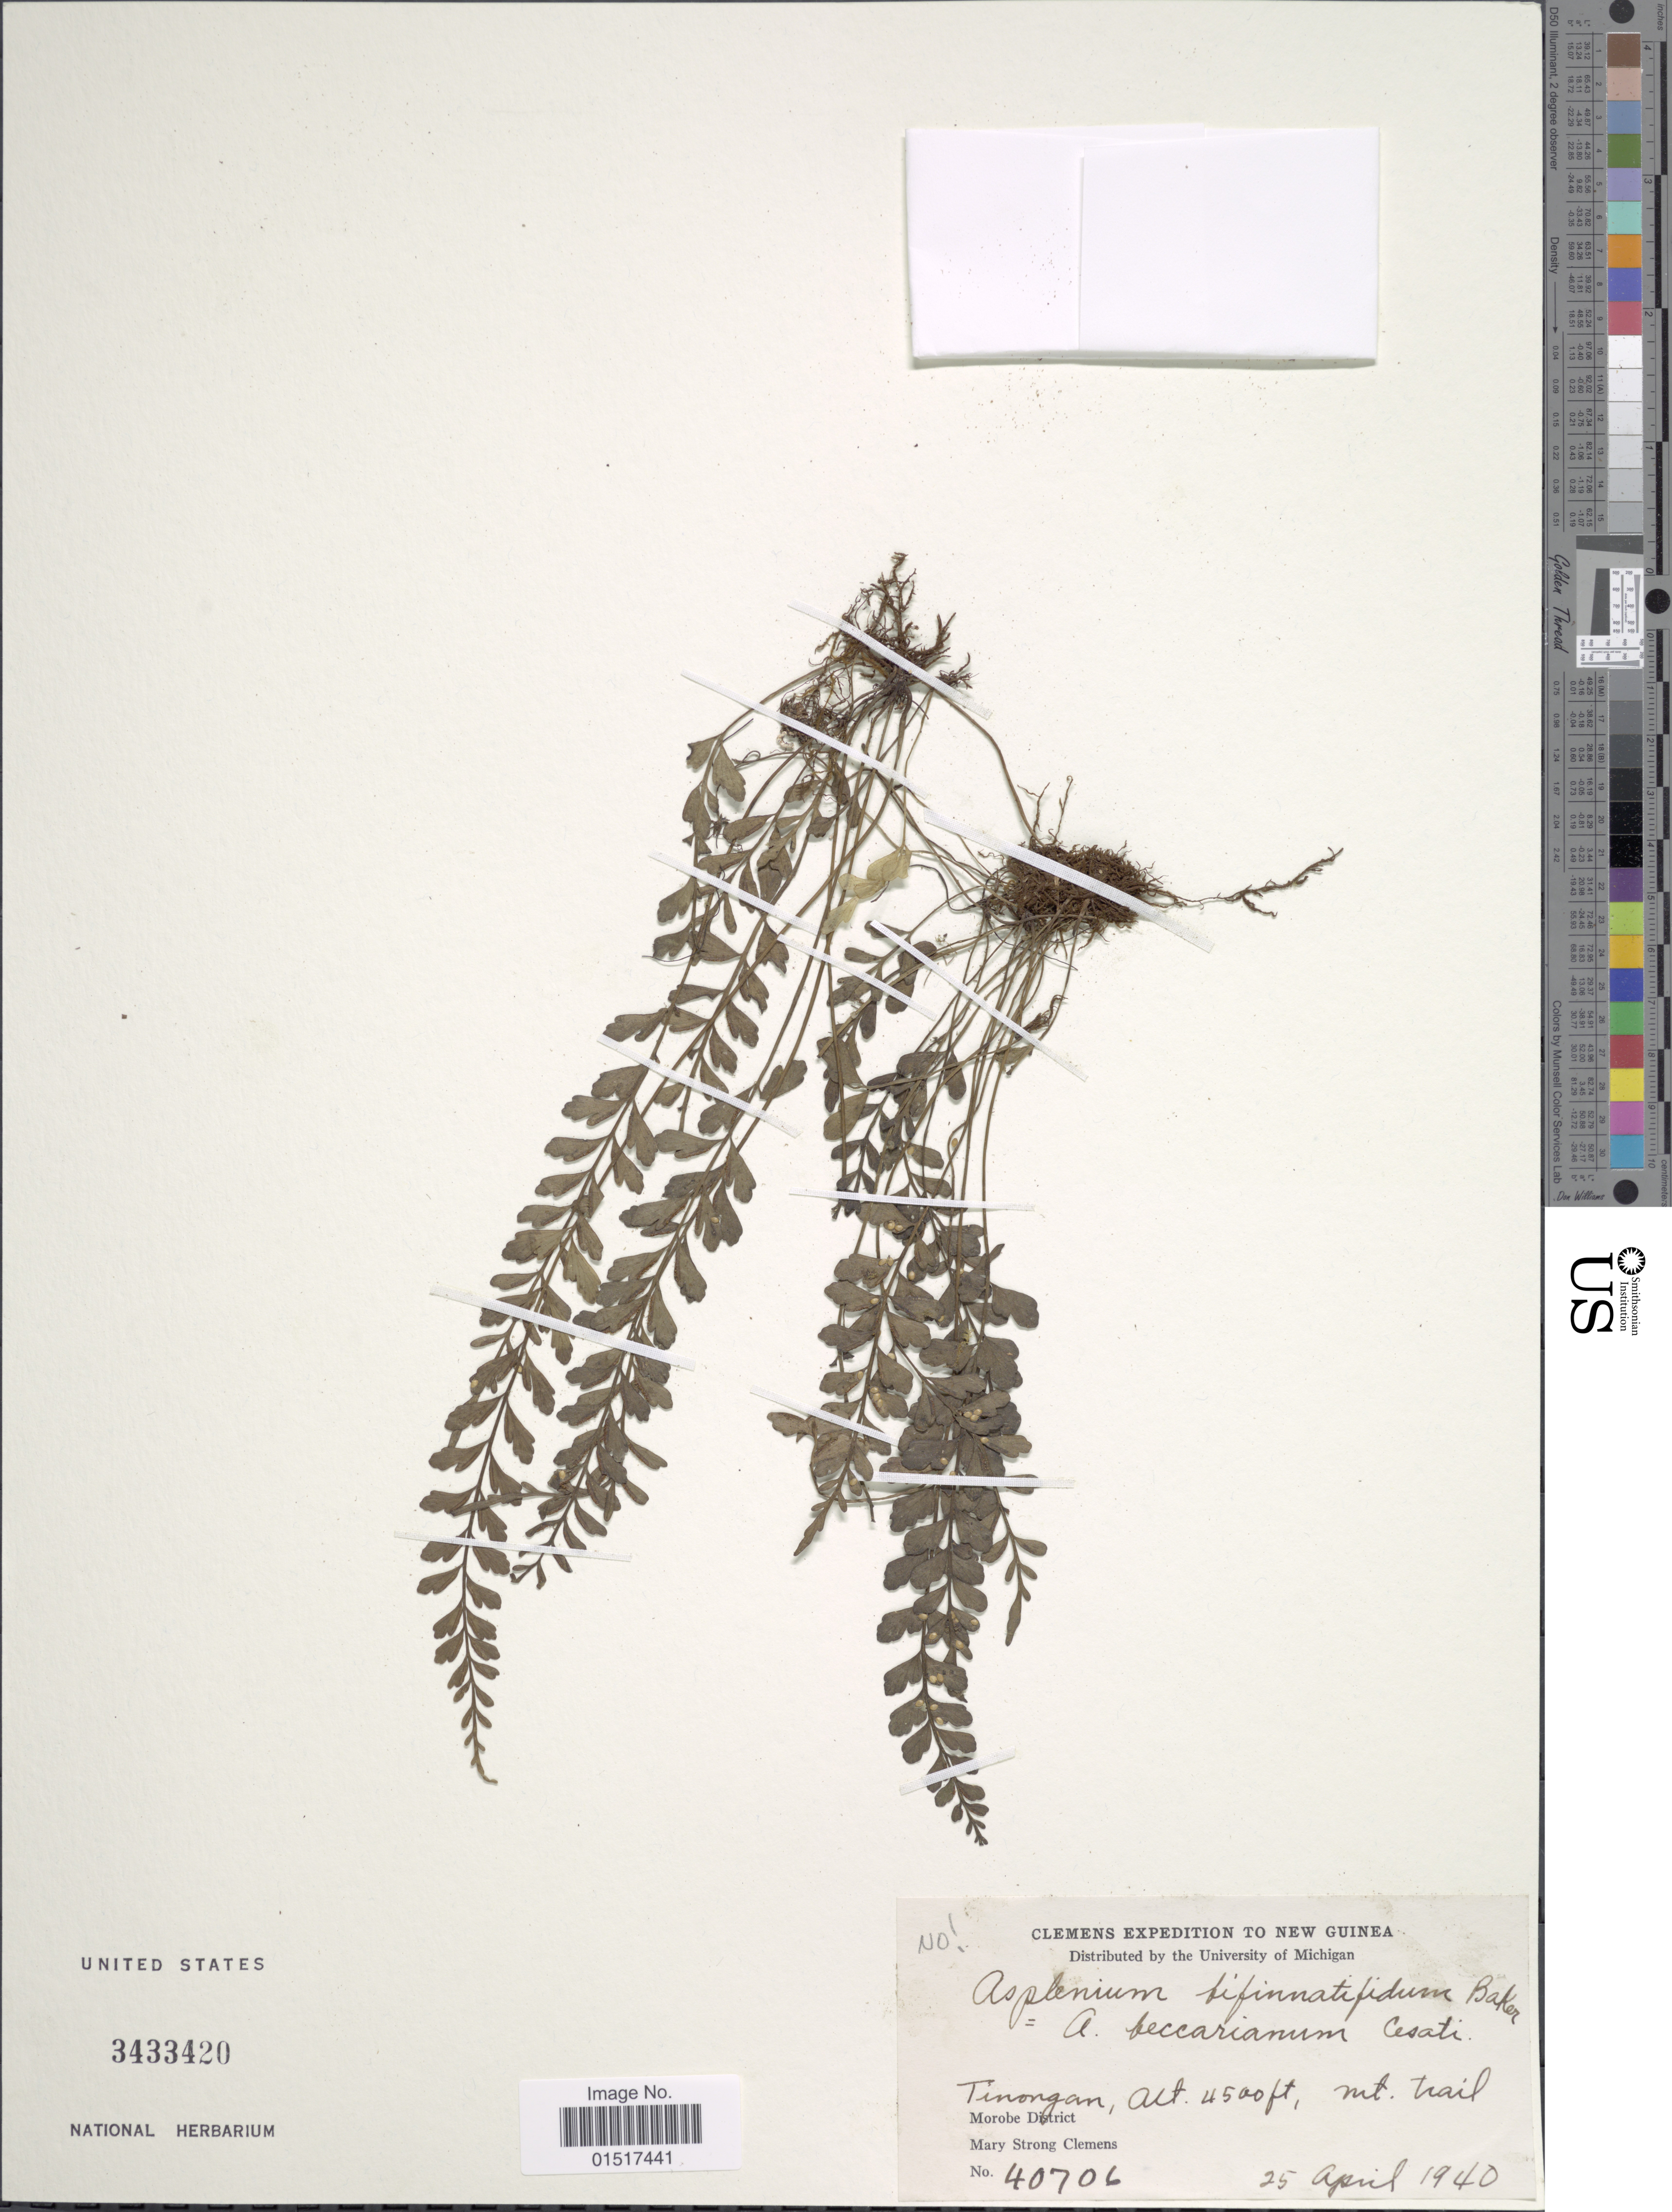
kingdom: Plantae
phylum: Tracheophyta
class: Polypodiopsida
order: Polypodiales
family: Aspleniaceae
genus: Asplenium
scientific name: Asplenium sp.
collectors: M. S. Clemens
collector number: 40706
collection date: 1940-04-25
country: Papua New Guinea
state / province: Morobe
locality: New Guinea. Tinongan. mt. trail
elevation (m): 1372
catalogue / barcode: US 3433420